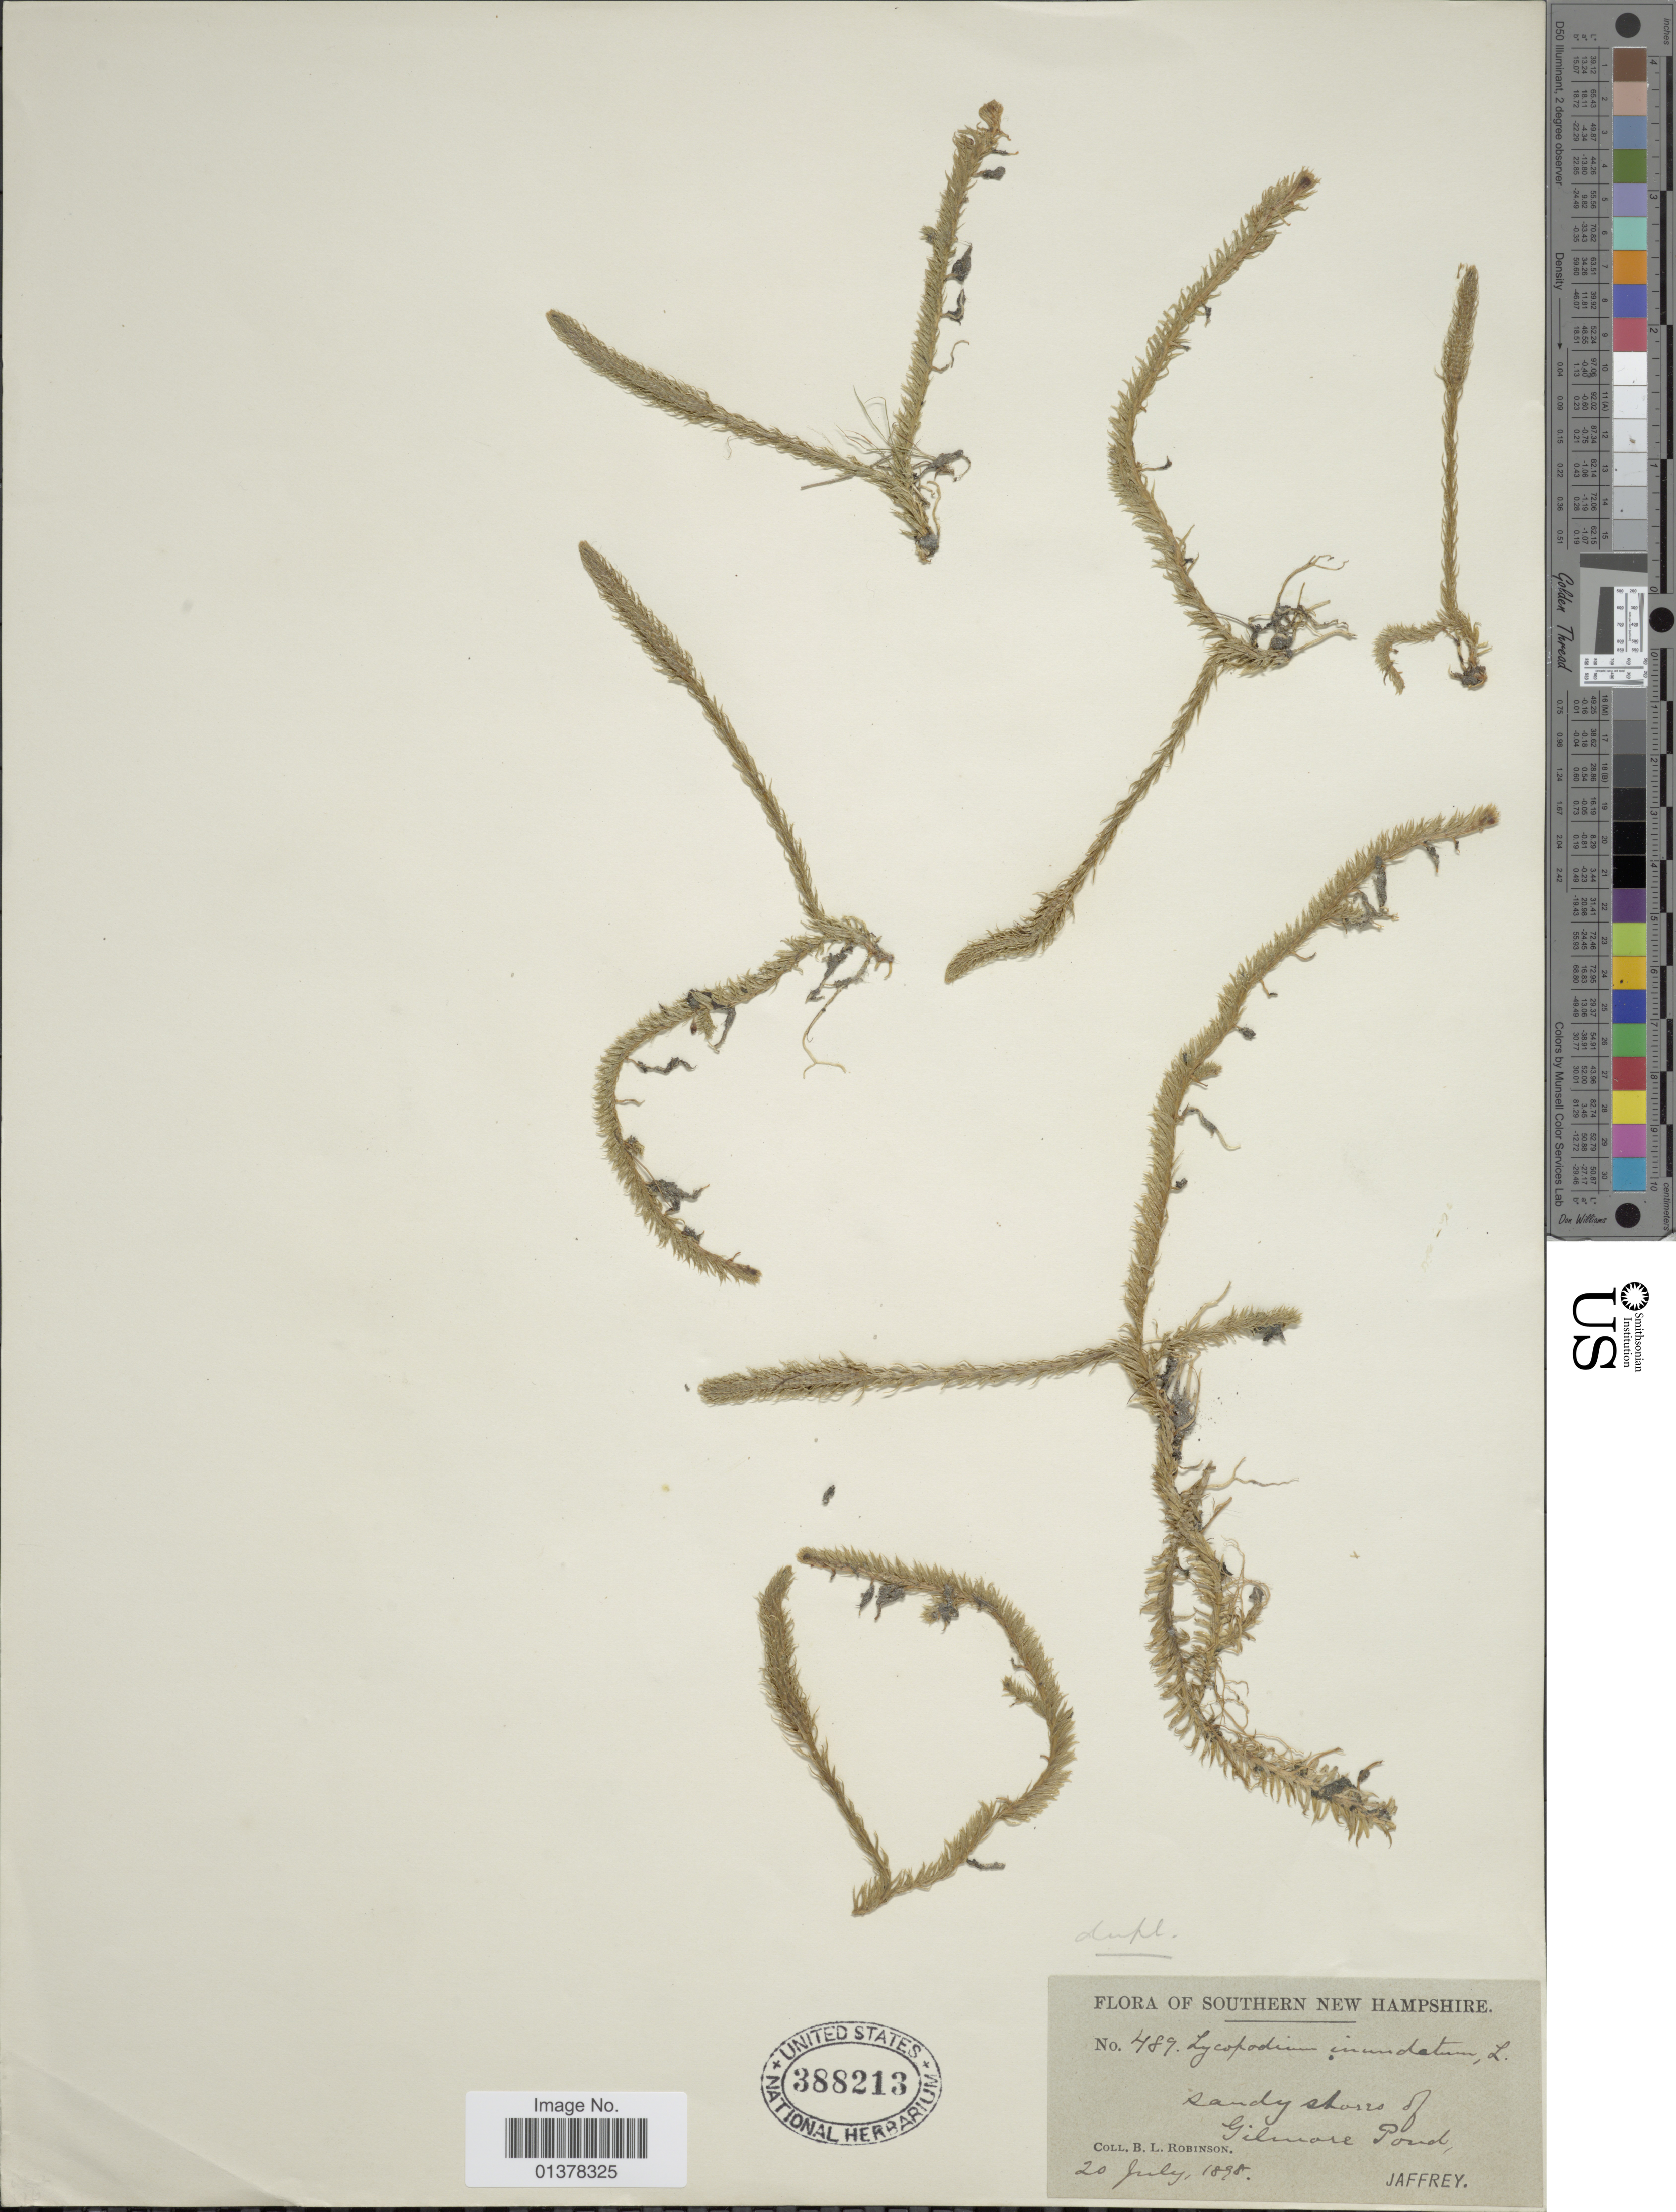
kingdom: Plantae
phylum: Tracheophyta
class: Lycopodiopsida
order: Lycopodiales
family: Lycopodiaceae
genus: Lycopodiella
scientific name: Lycopodiella inundata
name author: (L.) Holub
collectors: B. L. Robinson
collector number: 489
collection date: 1898-07-20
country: United States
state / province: New Hampshire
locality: Sandy shore of Gilmore Pond, Jaffrey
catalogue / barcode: US 388213